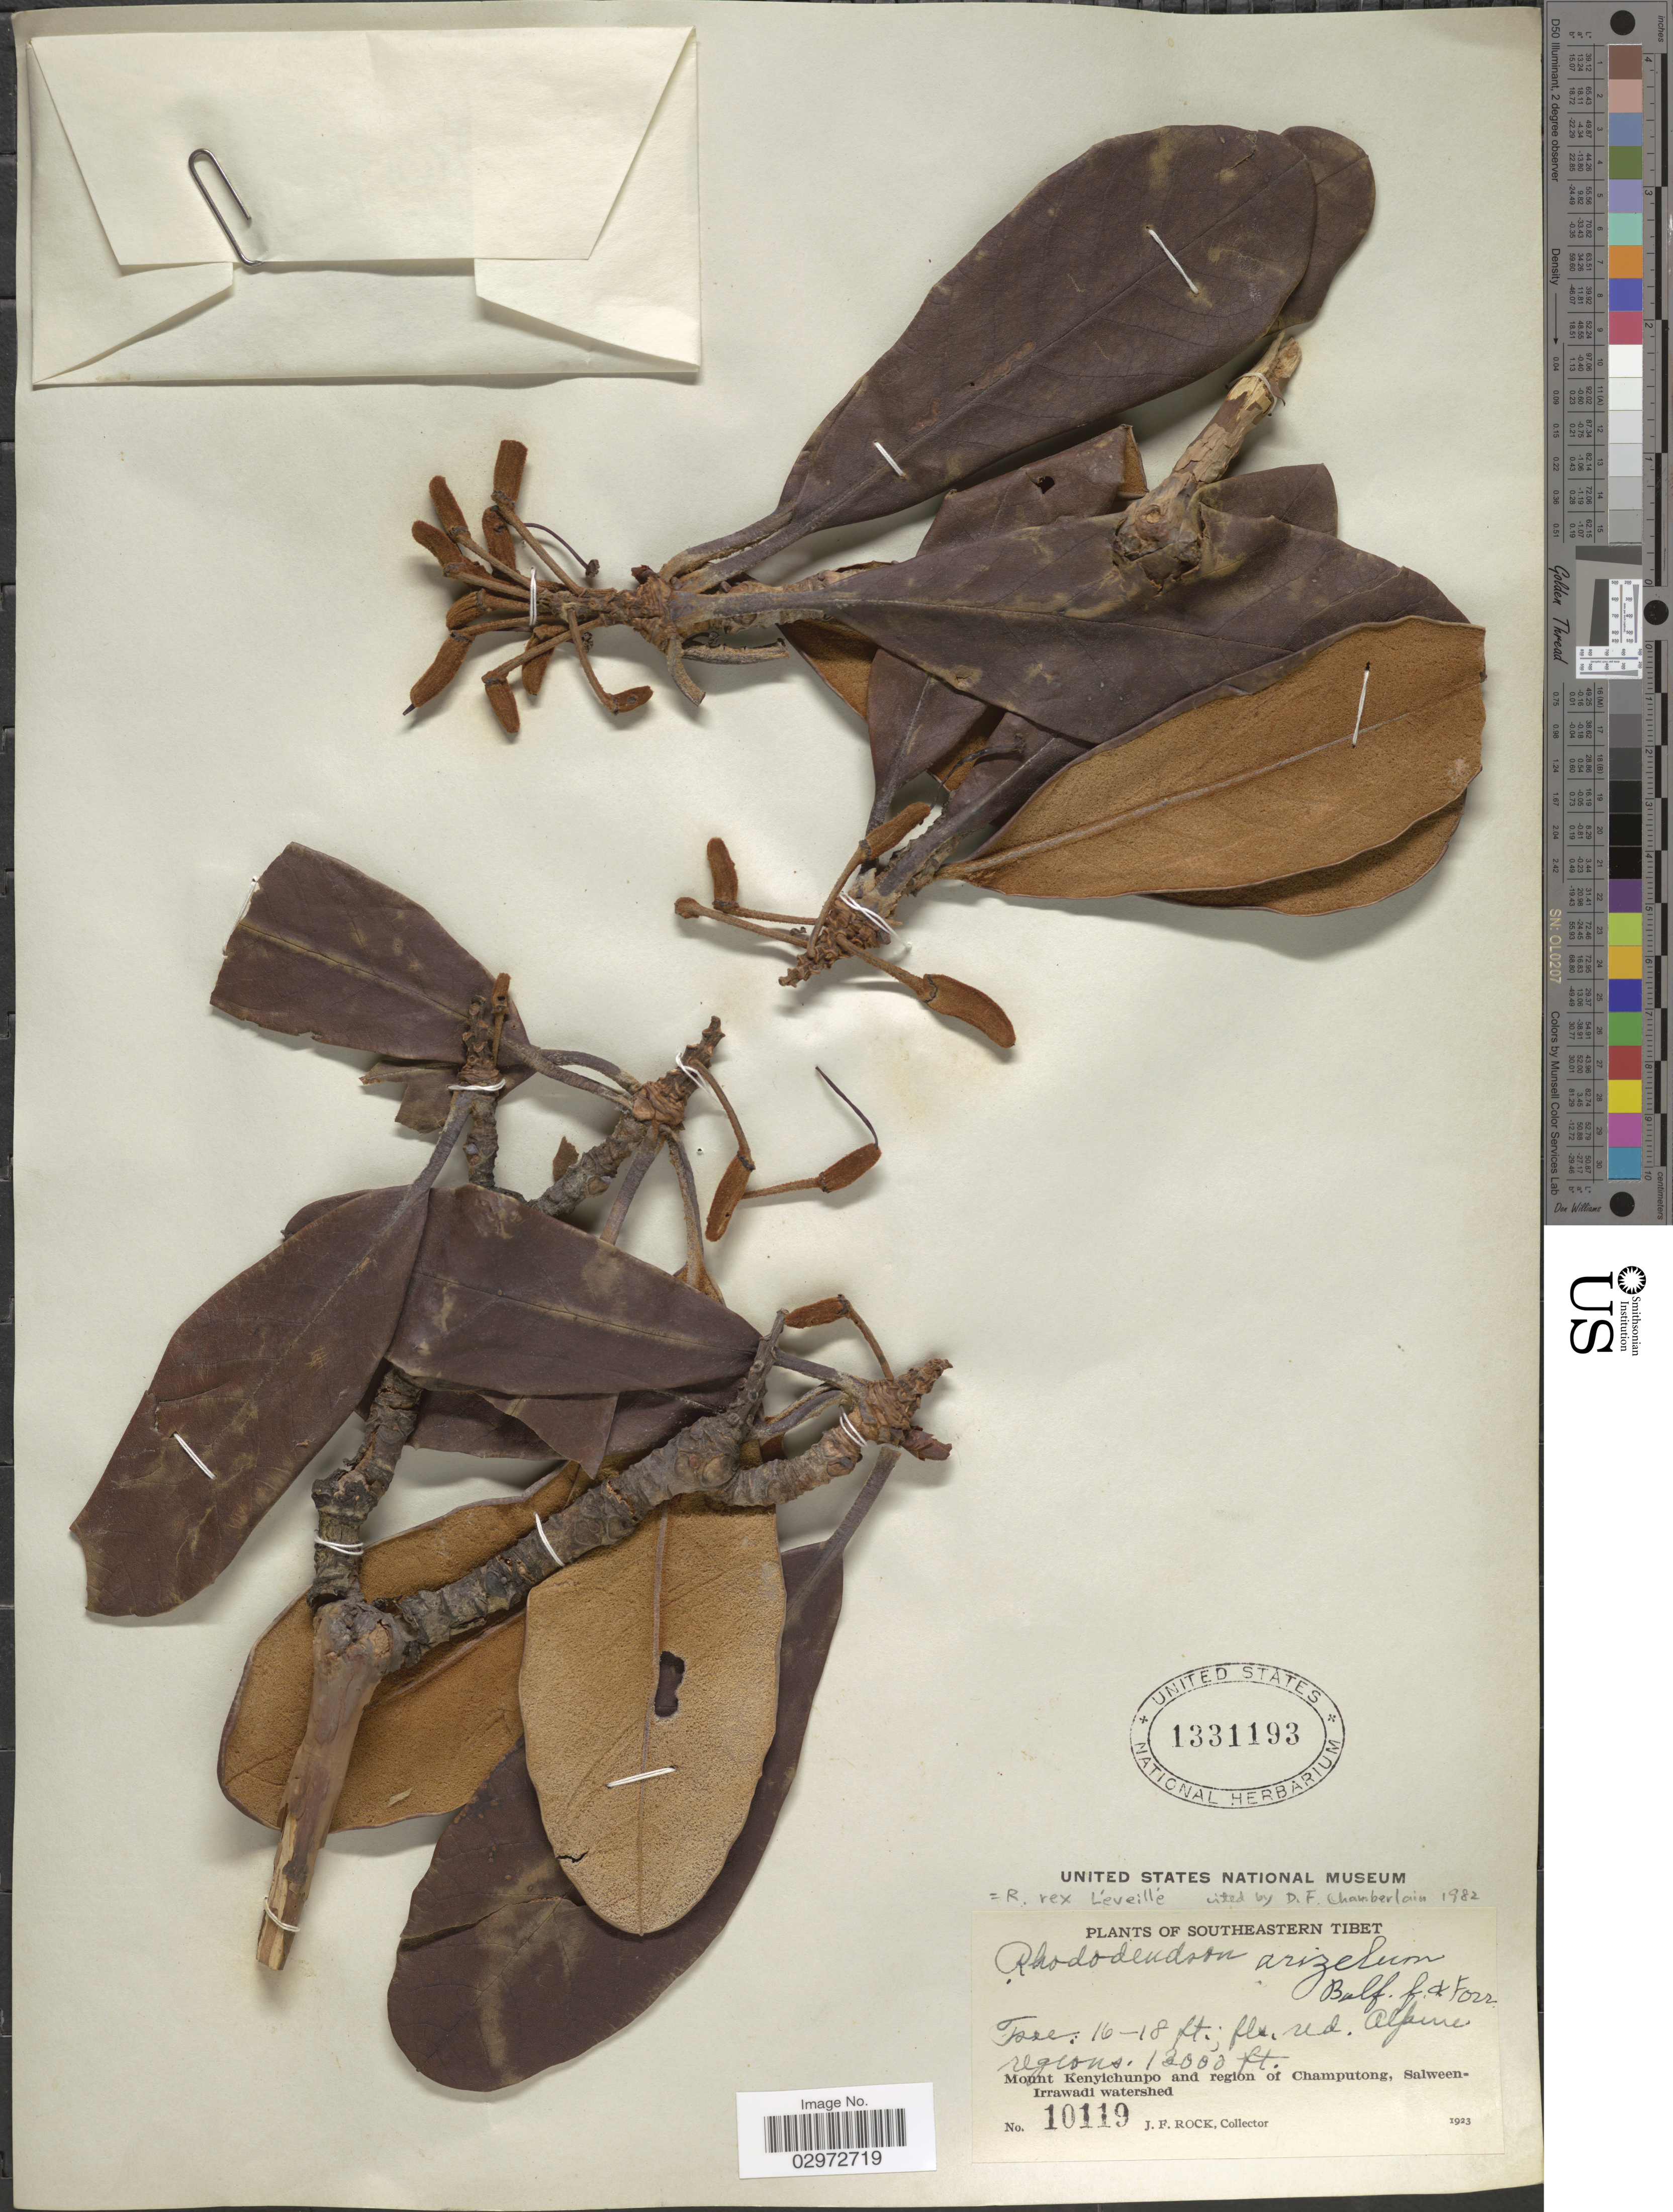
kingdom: Plantae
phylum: Tracheophyta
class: Magnoliopsida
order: Ericales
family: Ericaceae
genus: Rhododendron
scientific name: Rhododendron rex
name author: H. Lév.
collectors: J. Rock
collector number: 10119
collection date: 1923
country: China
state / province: Xizang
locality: Southeastern Tibet. Mount Kenyichunpo and region of Champutong, Salween-Irrawadi watershed.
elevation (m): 3962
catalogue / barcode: US 1331193